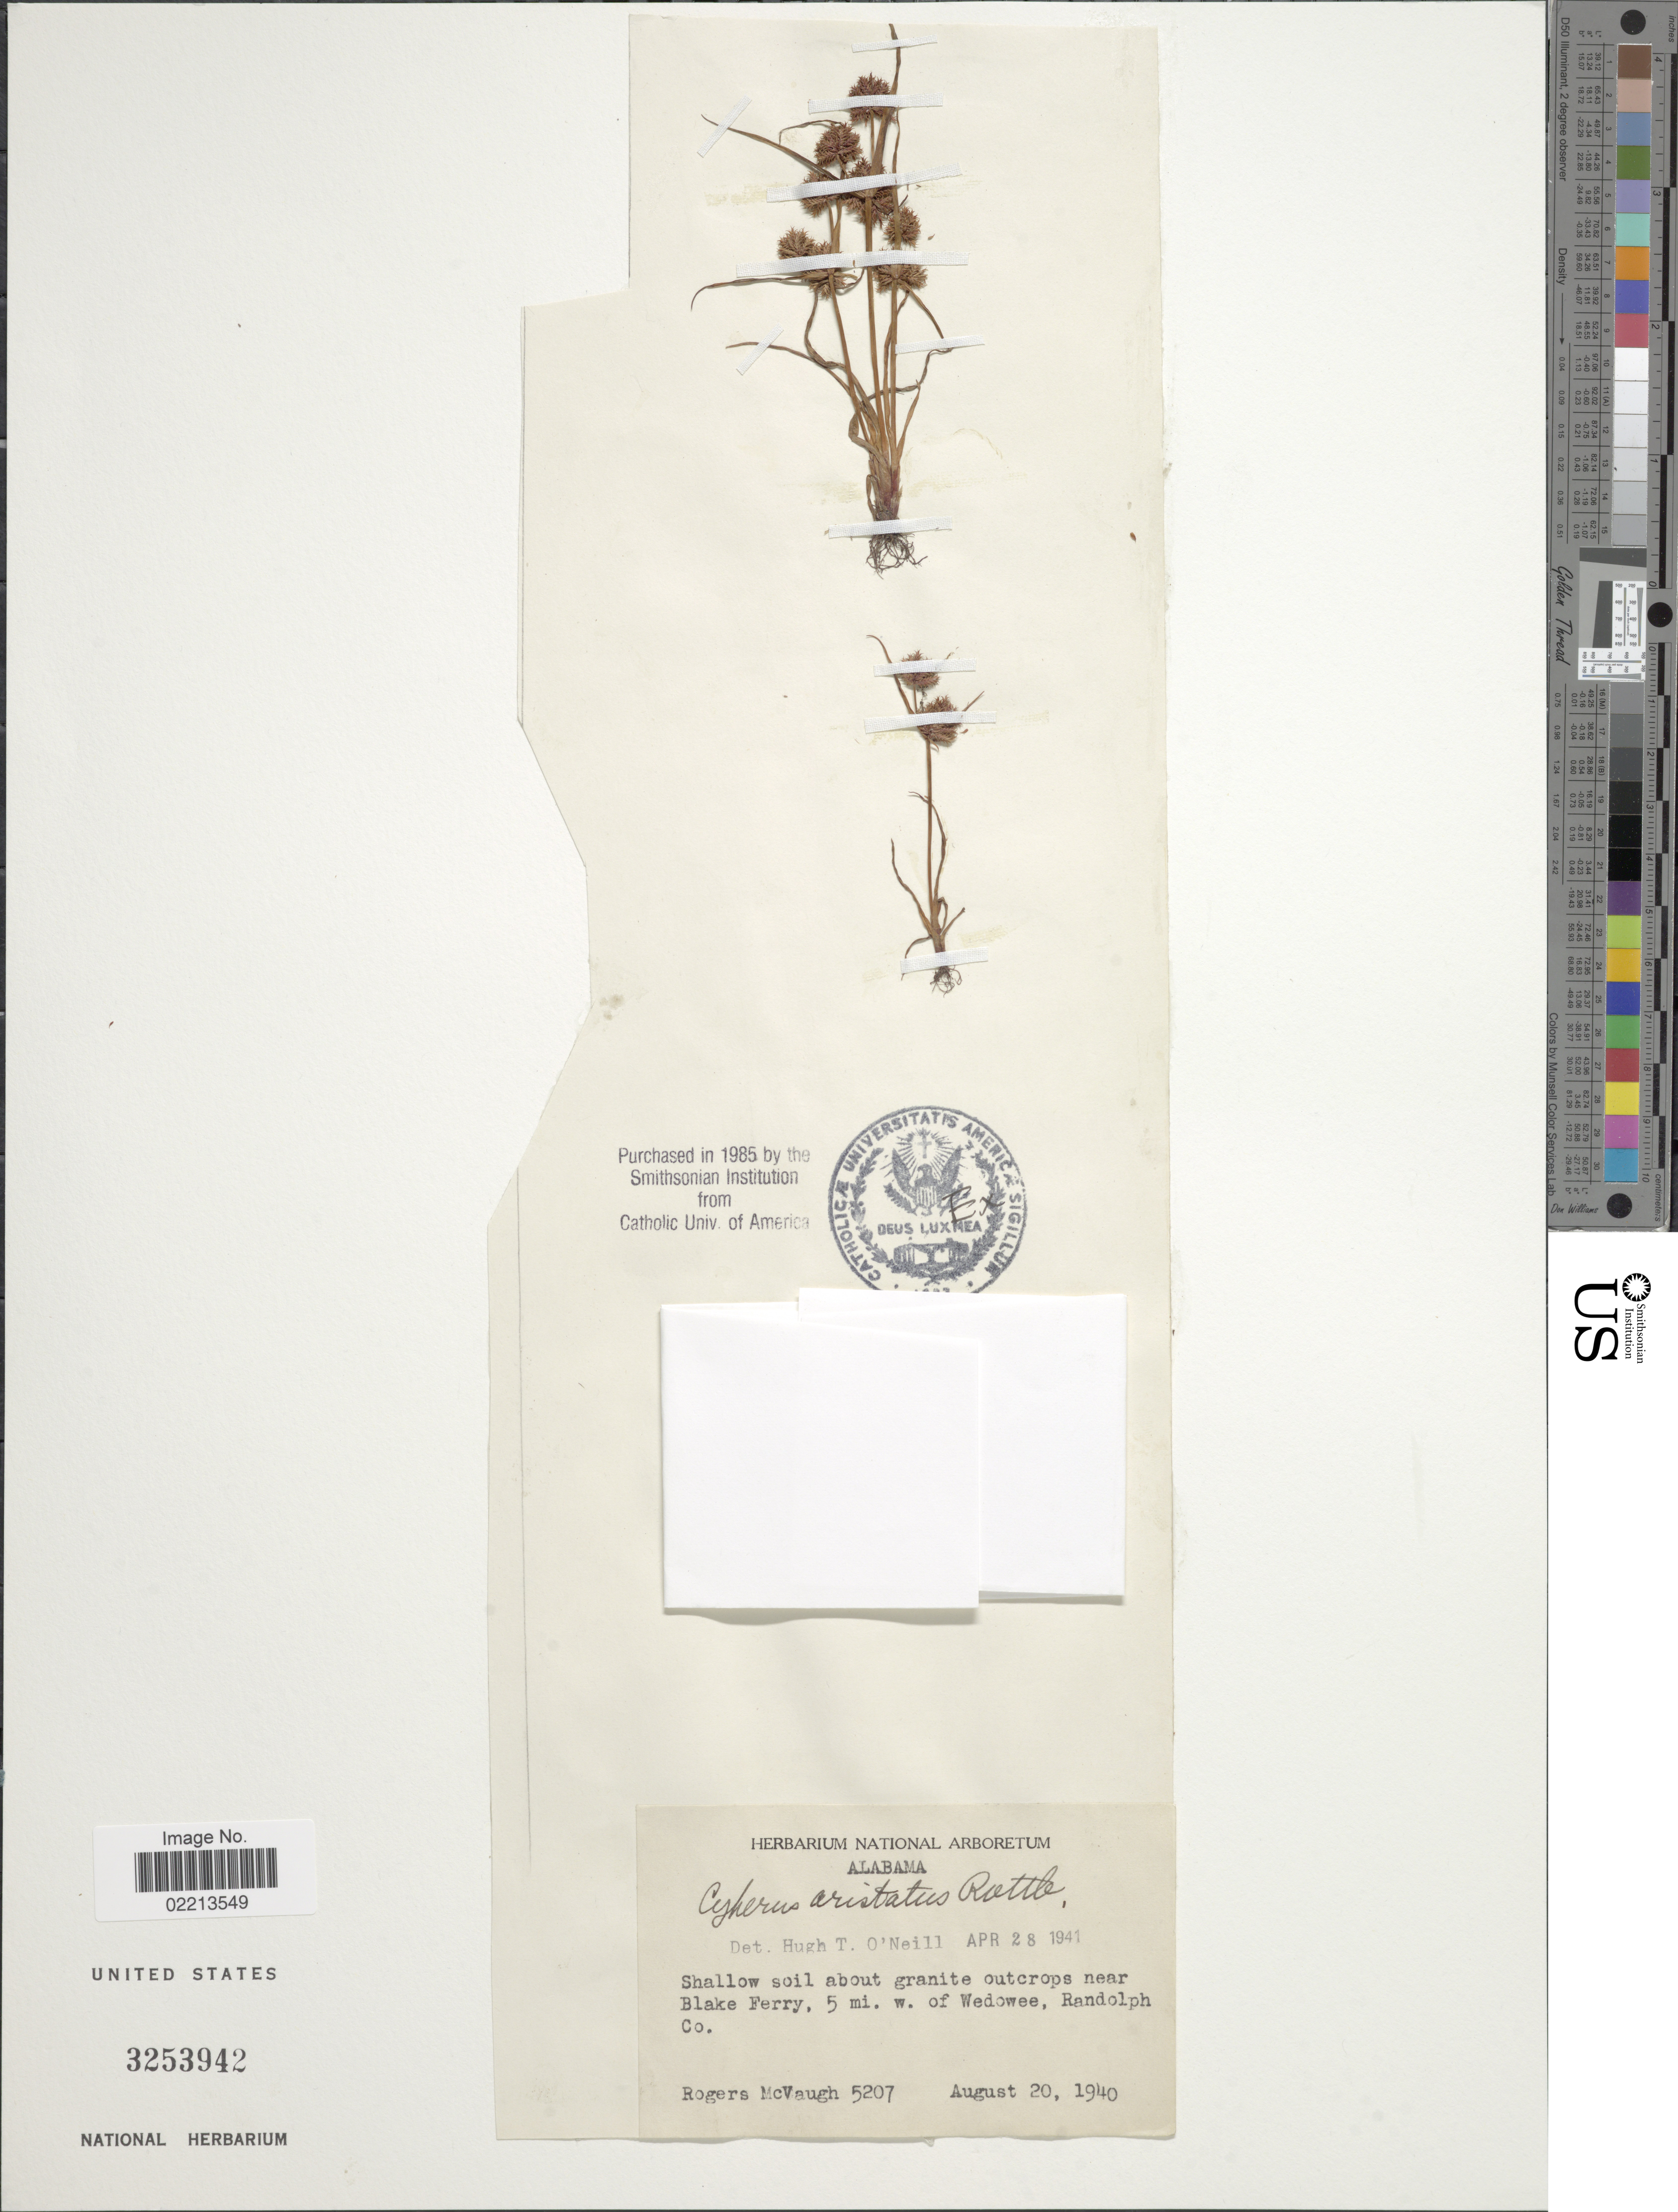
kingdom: Plantae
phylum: Tracheophyta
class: Liliopsida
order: Poales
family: Cyperaceae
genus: Cyperus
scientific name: Cyperus squarrosus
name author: L.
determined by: Strong, Mark T., (BOT), Smithsonian Institution - National Museum of Natural History (UNITED STATES)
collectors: R. McVaugh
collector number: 5207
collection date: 1940-08-20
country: United States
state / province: Alabama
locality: Near Blake Ferry, 5 mi w of Wedowee, Randolph Co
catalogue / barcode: US 3253942